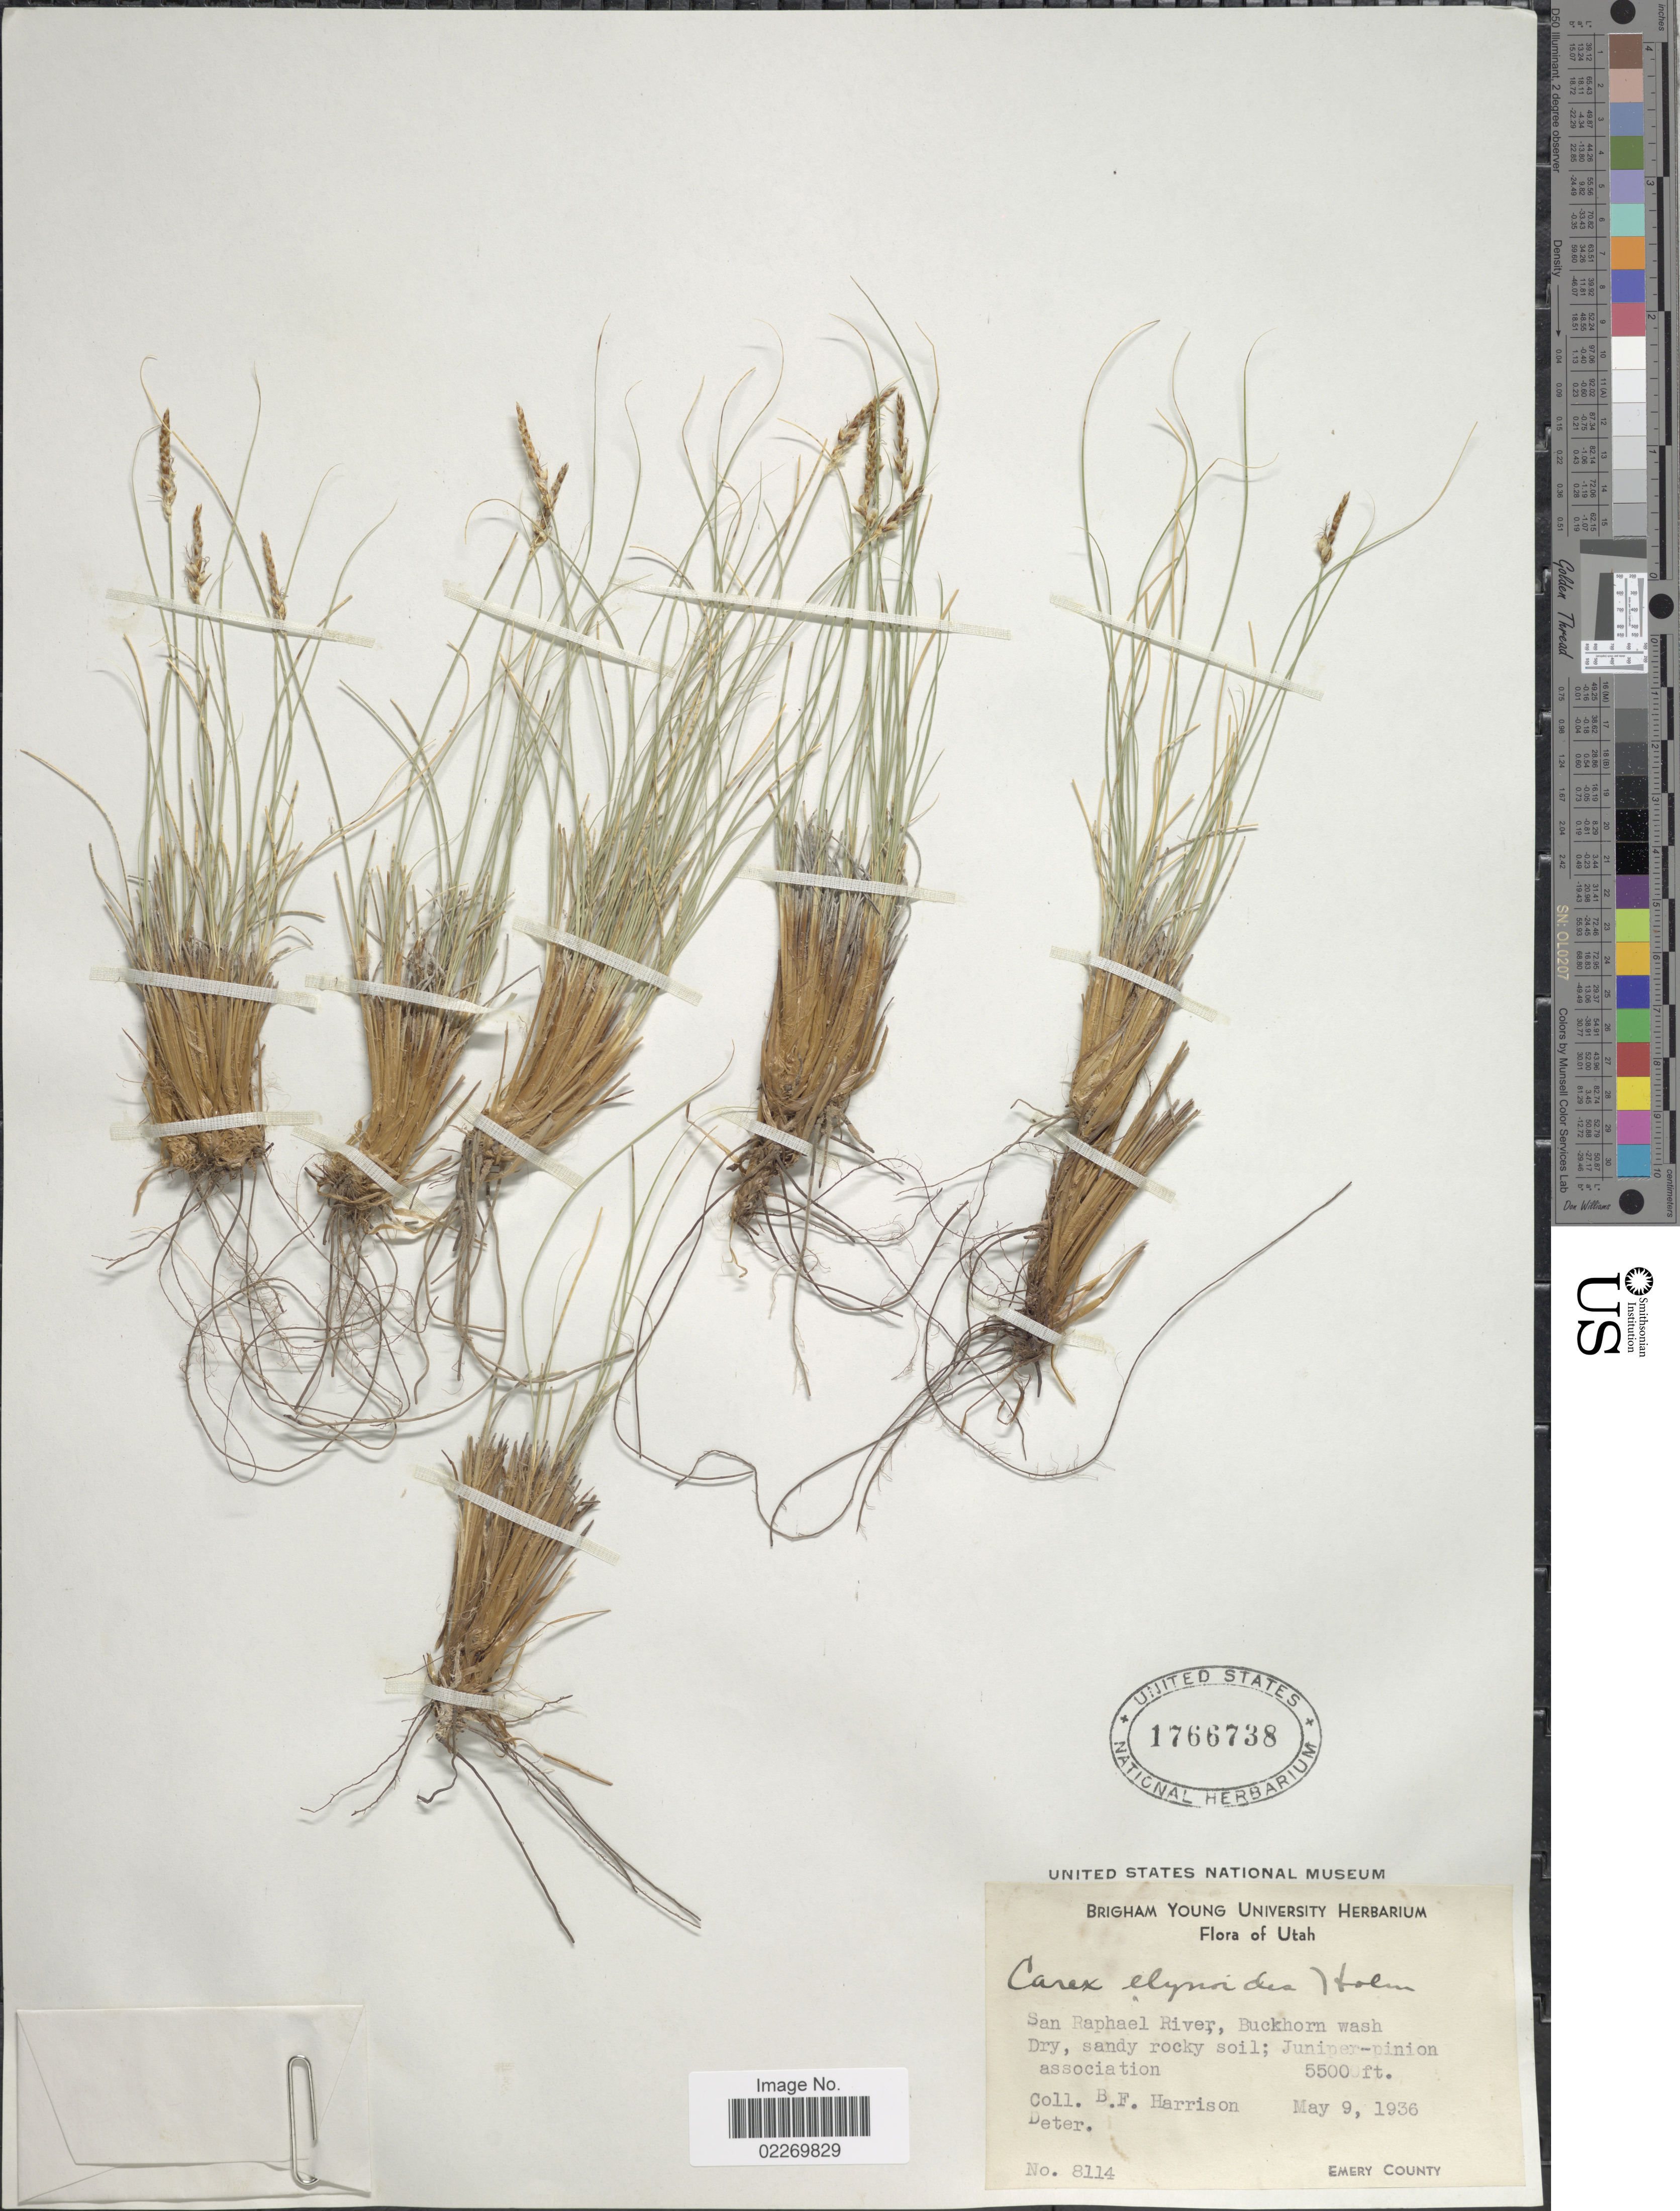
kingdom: Plantae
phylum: Tracheophyta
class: Liliopsida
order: Poales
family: Cyperaceae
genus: Carex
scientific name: Carex elynoides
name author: Holm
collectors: B. F. Harrison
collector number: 8114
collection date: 1936-05-09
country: United States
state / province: Utah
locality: San Raphael River, Buckhorn wash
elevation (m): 1676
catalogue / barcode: US 1766738